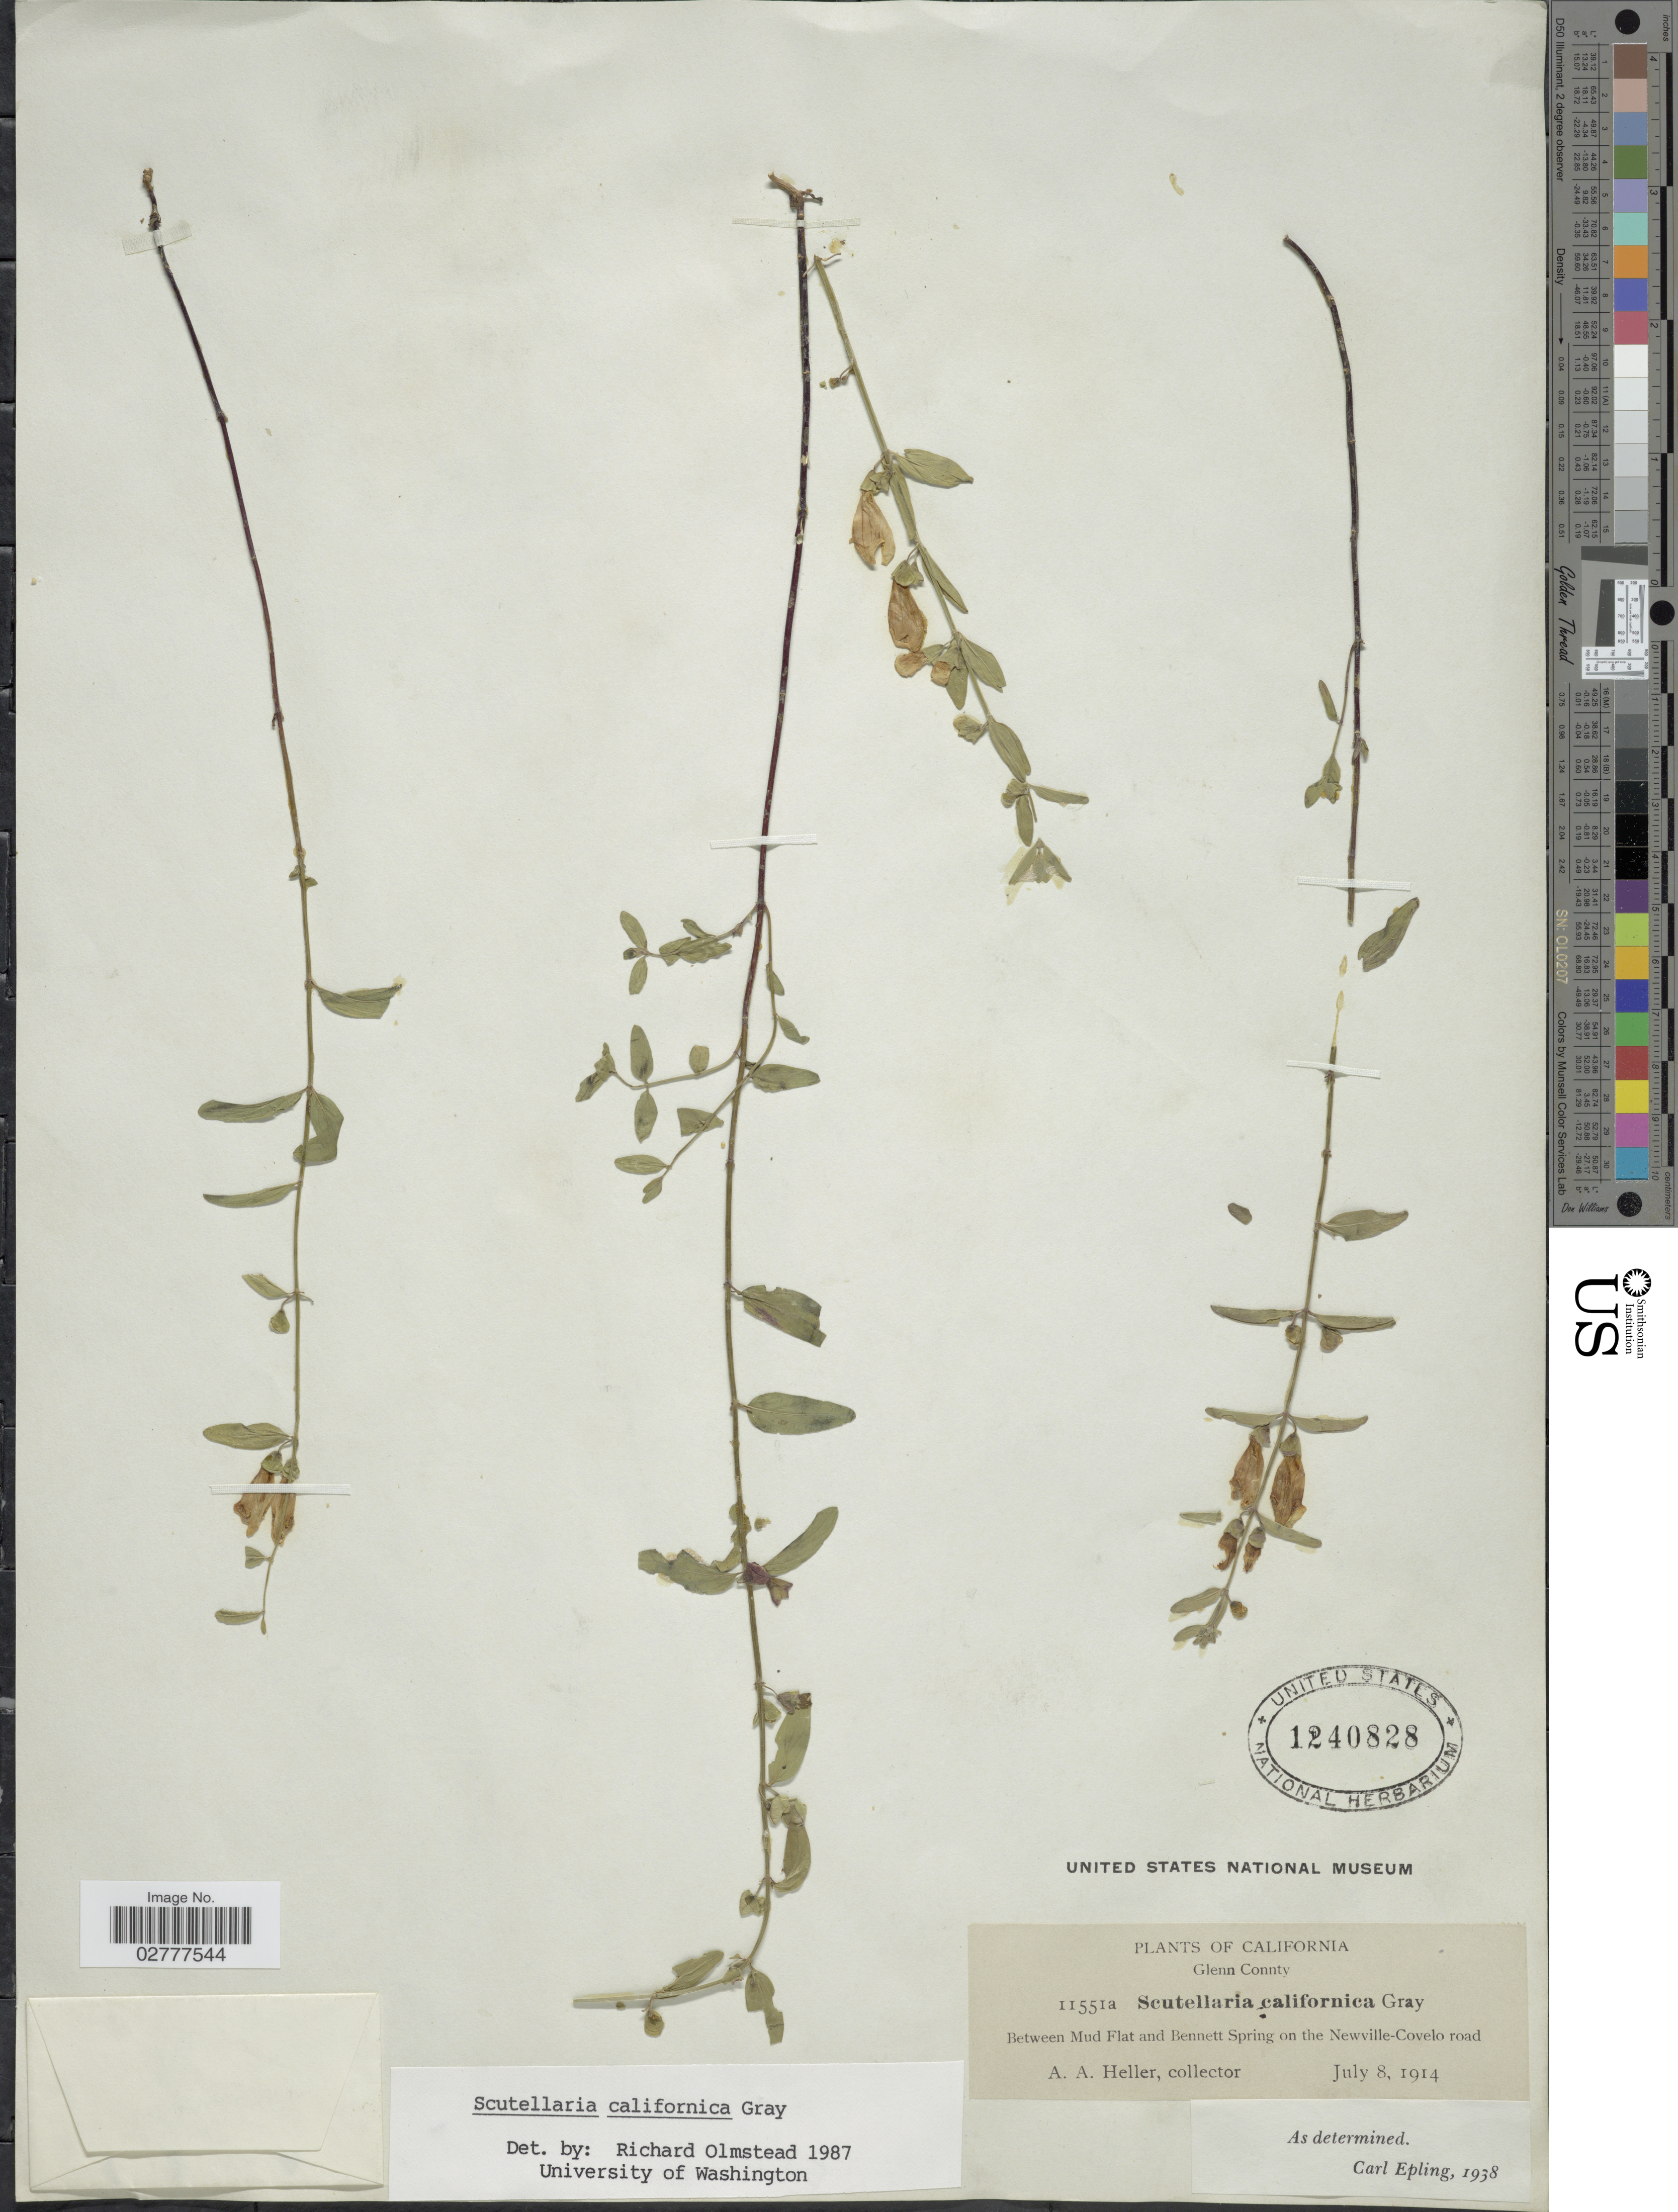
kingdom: Plantae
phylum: Tracheophyta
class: Magnoliopsida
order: Lamiales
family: Lamiaceae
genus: Scutellaria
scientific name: Scutellaria californica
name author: A. Gray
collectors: A. A. Heller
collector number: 11551a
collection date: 1914-07-08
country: United States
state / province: California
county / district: Glenn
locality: Glenn County, between Mud Flat and Bennett Spring on the Newville-Covelo road.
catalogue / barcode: US 1240828